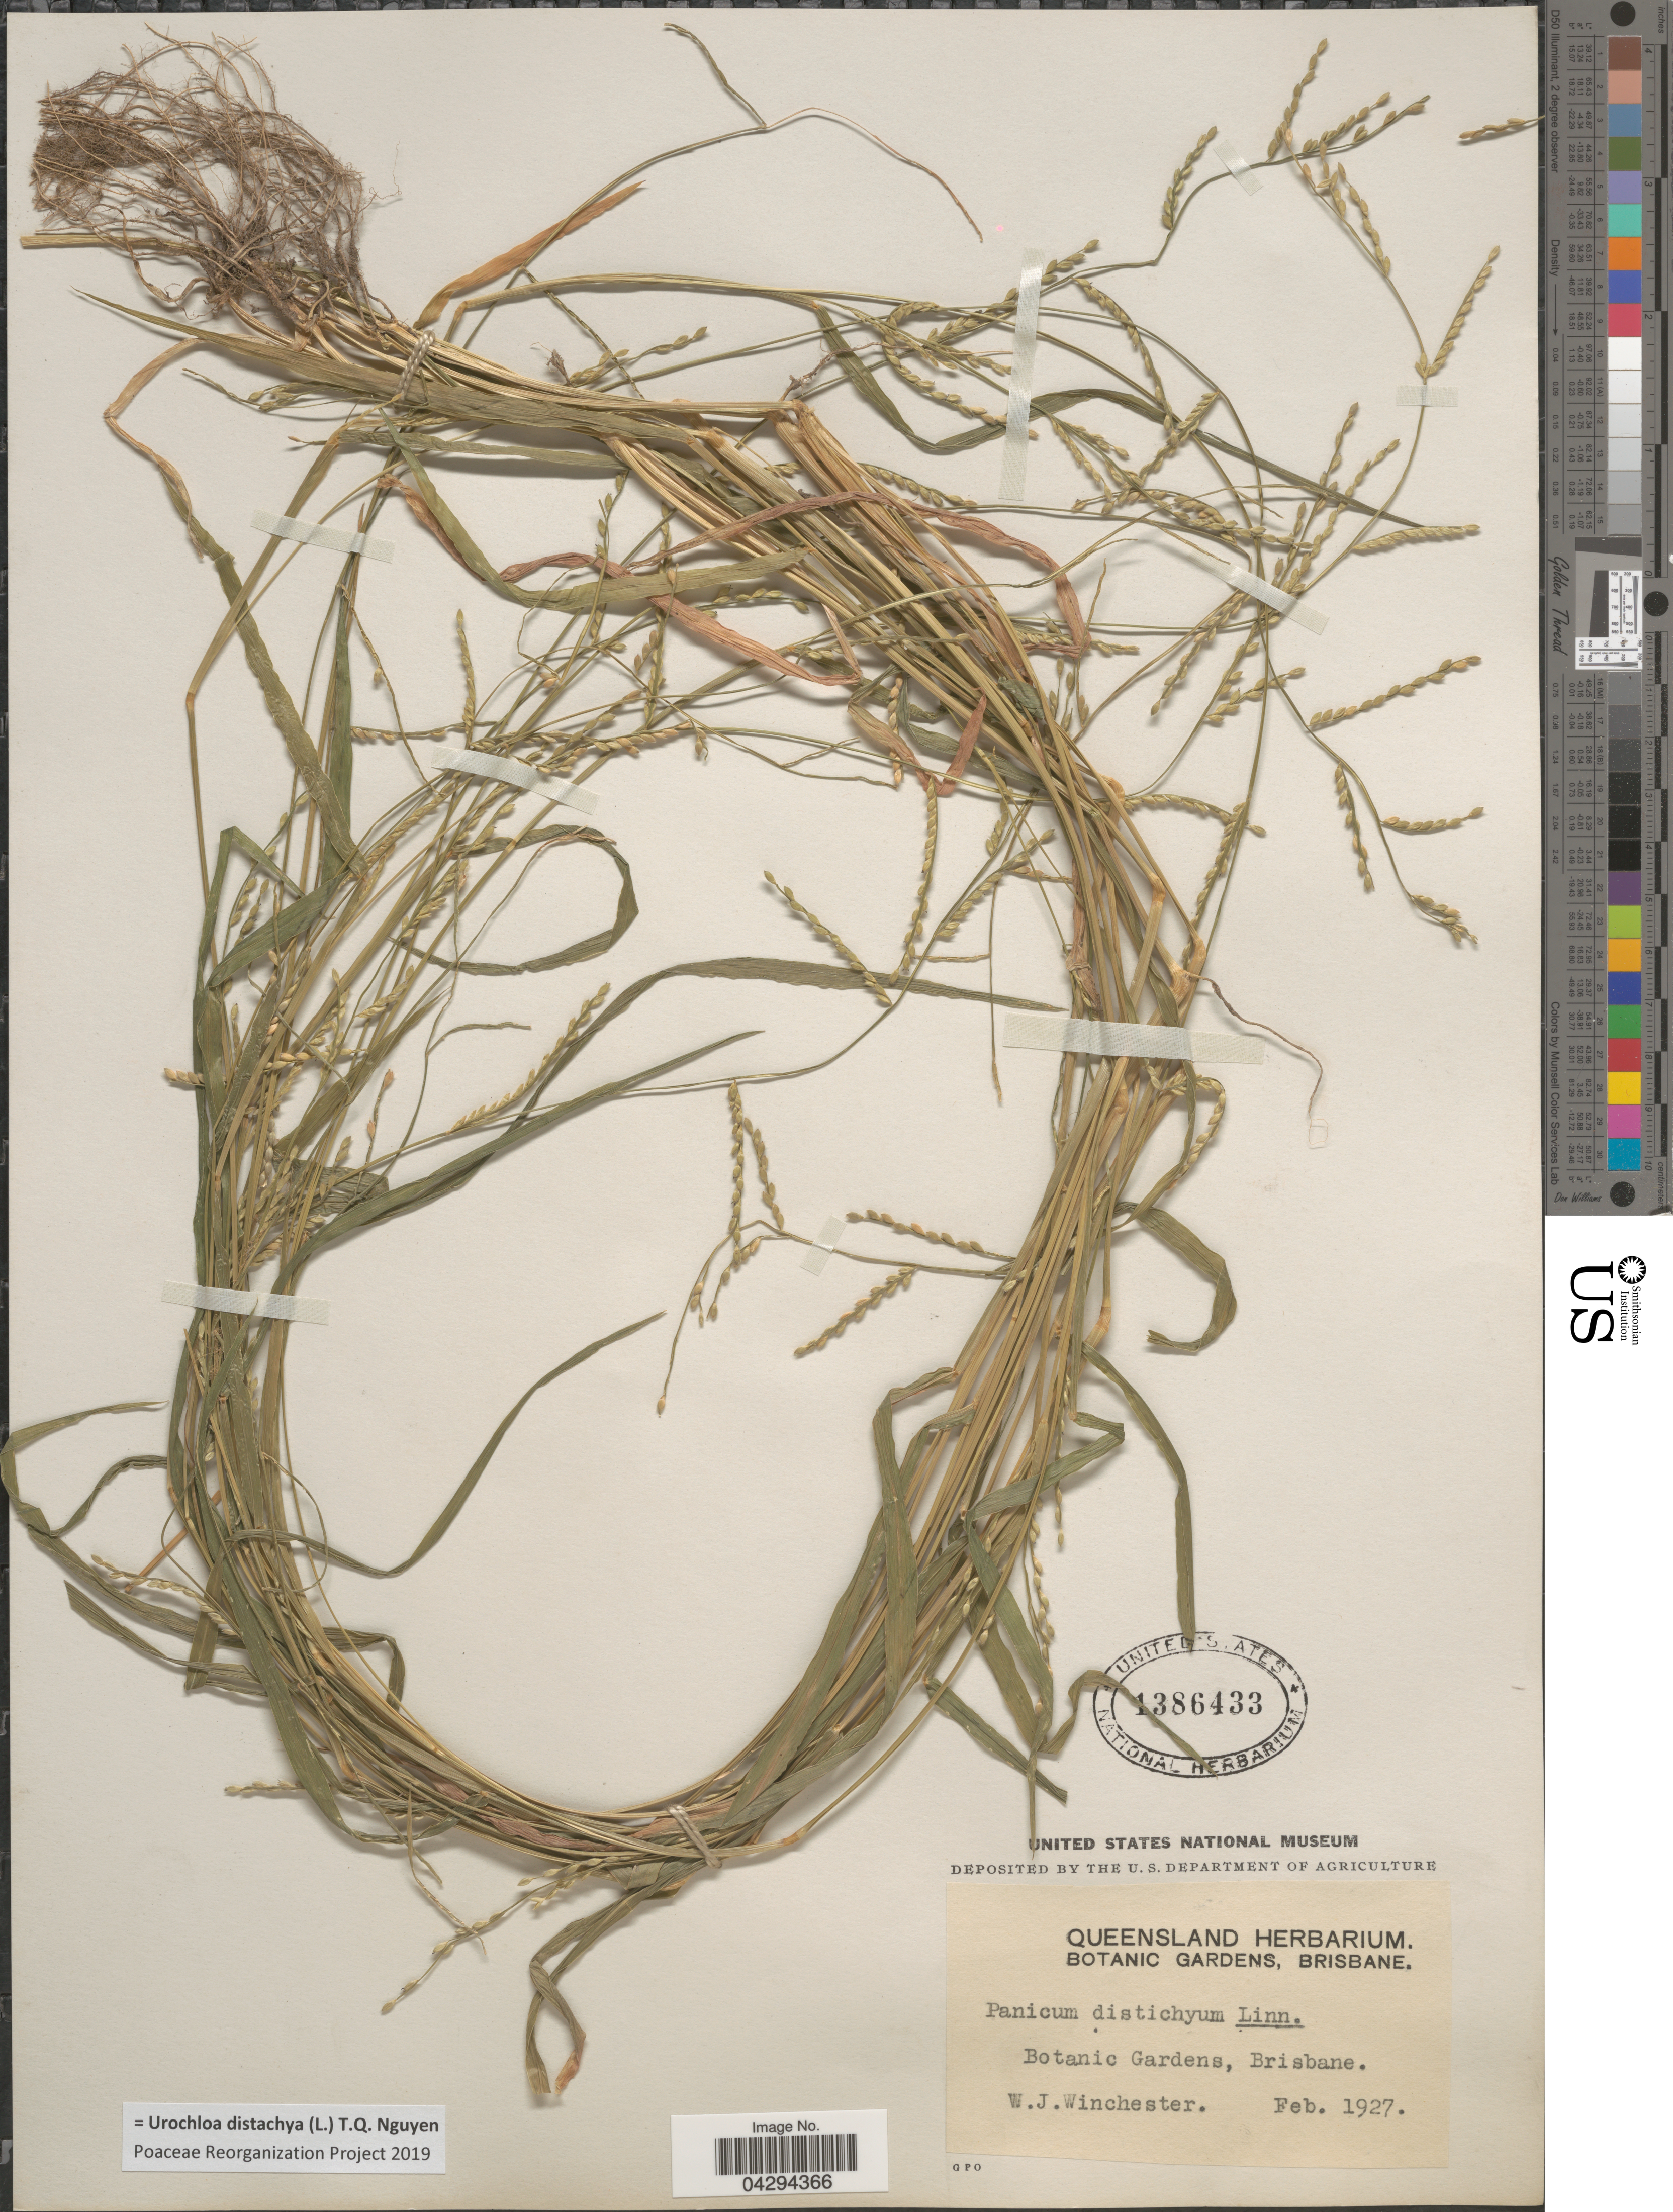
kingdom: Plantae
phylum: Tracheophyta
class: Liliopsida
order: Poales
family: Poaceae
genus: Urochloa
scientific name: Urochloa distachya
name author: (L.) T.Q. Nguyen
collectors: W. Winchester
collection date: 1927-02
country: Australia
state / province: Queensland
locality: Botanic Gardens, Brisbane.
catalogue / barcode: US 1386433